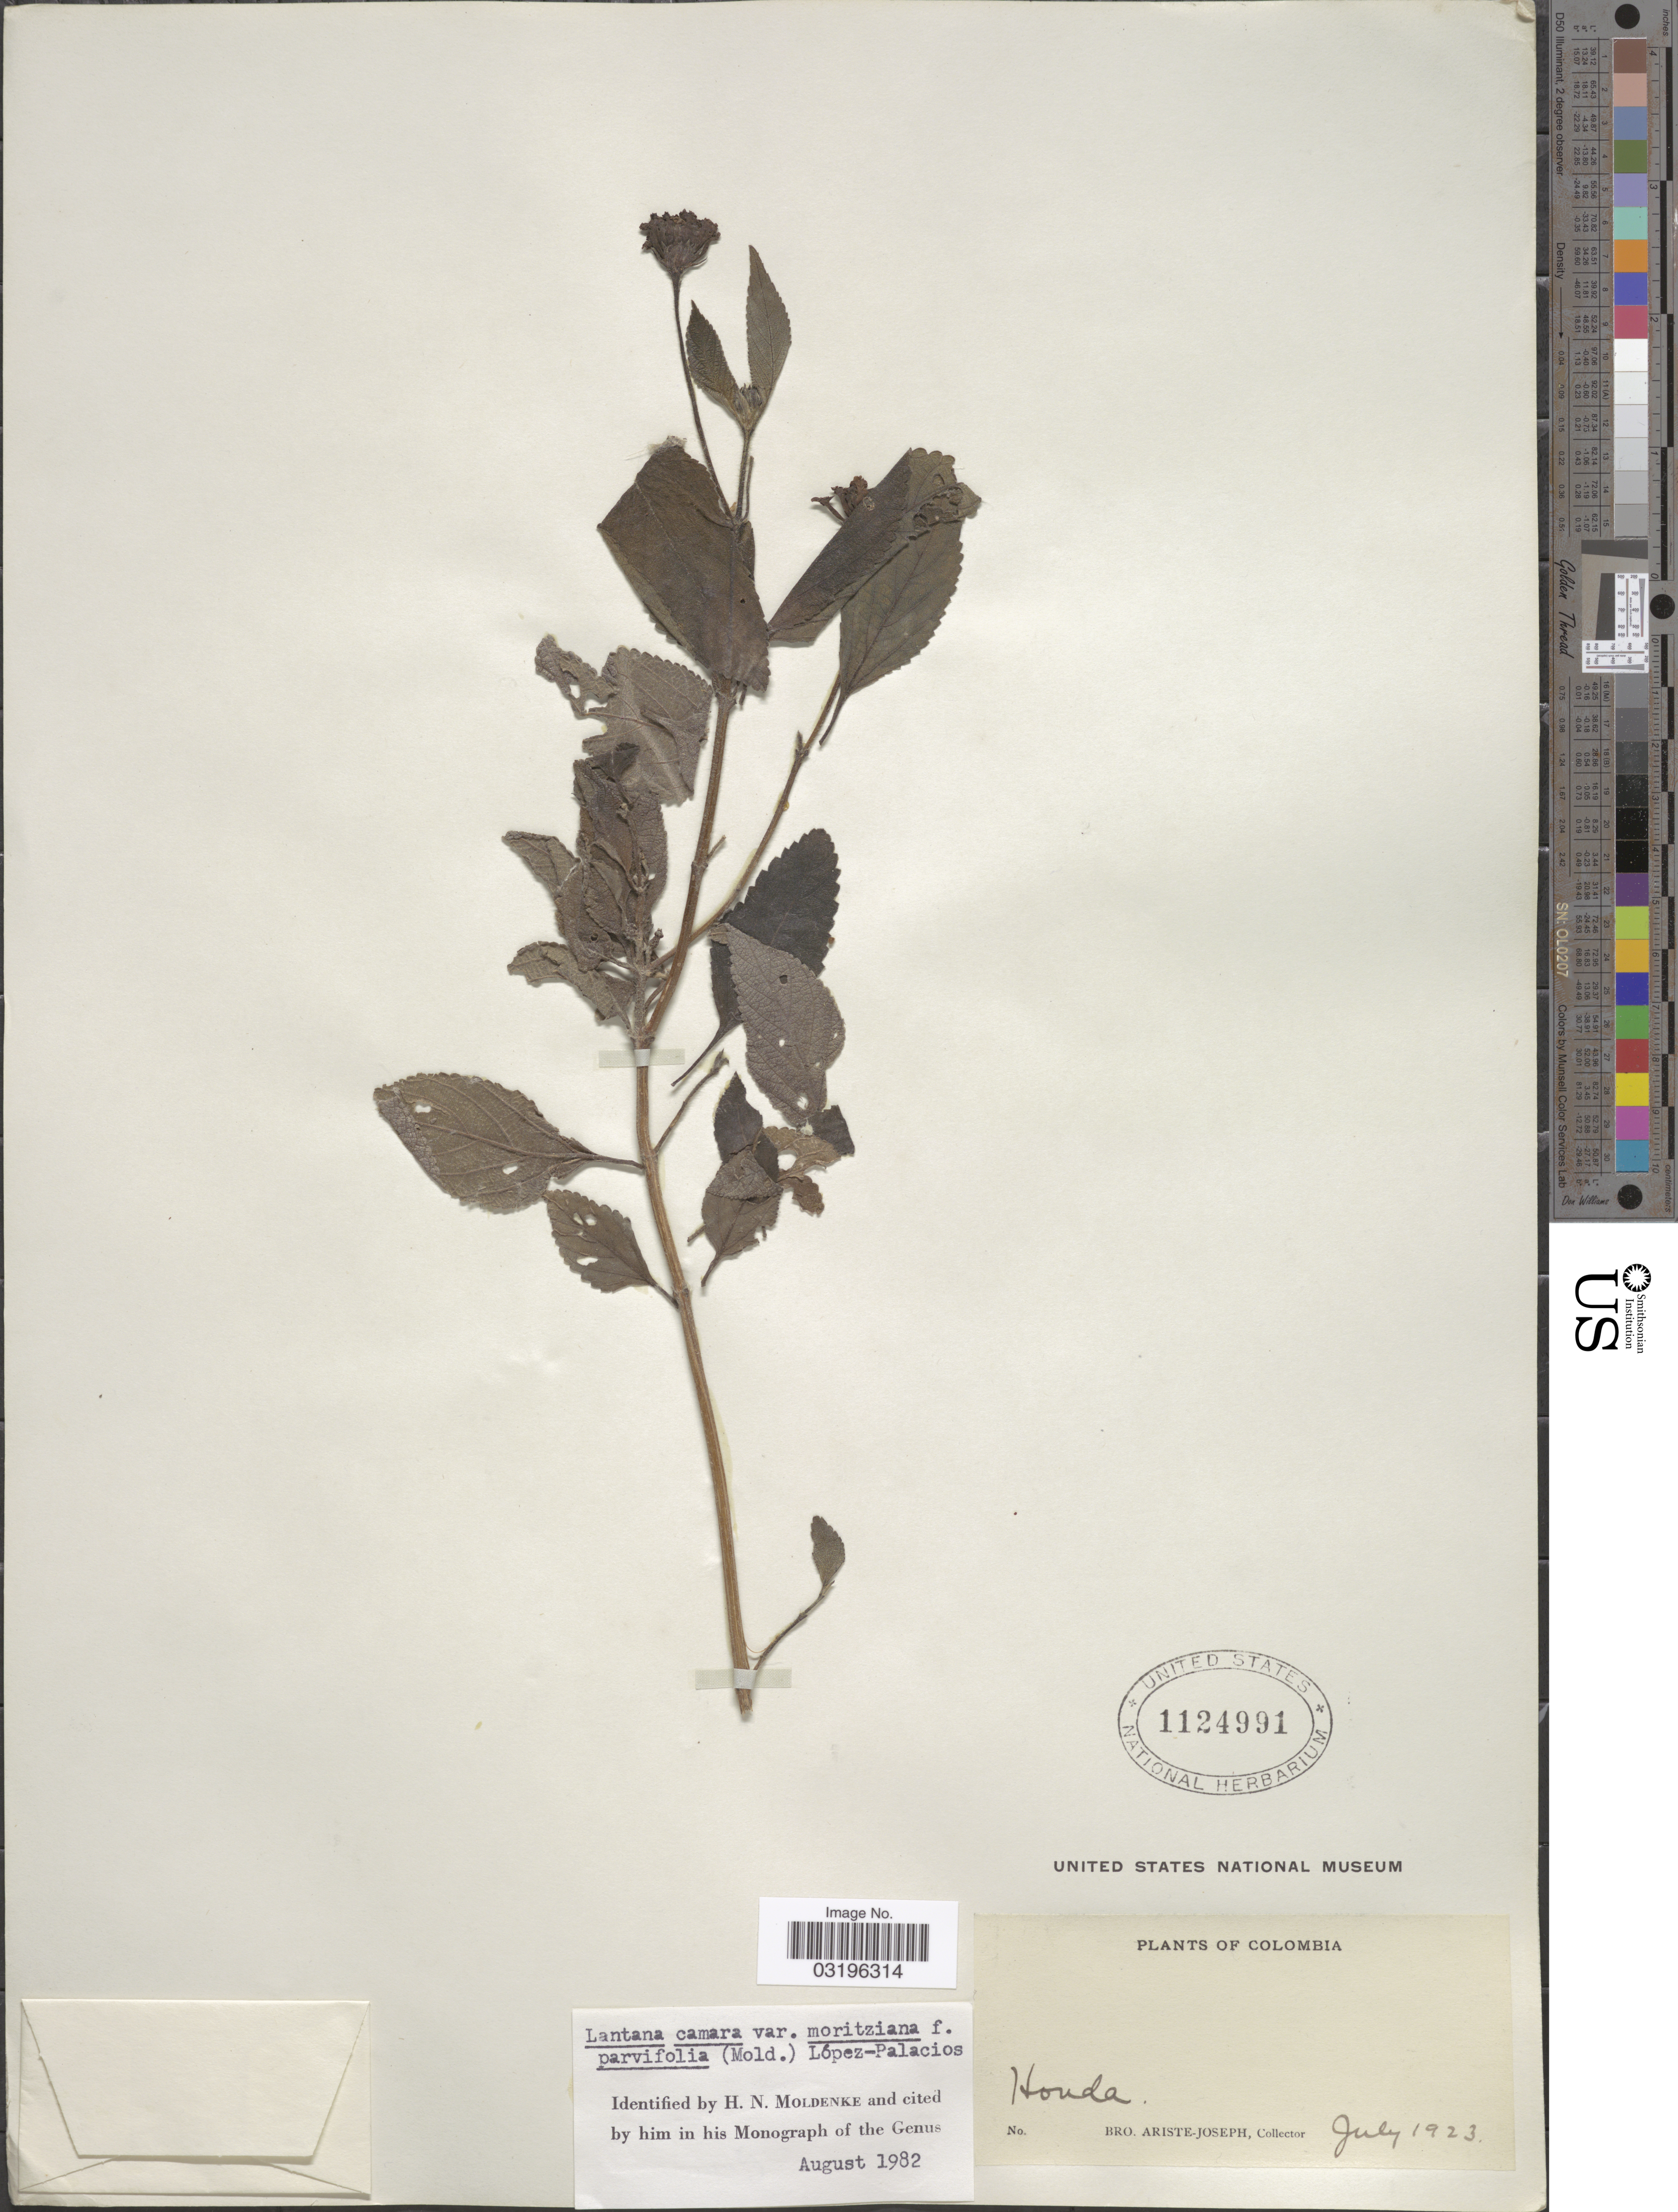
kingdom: Plantae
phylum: Tracheophyta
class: Magnoliopsida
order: Lamiales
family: Verbenaceae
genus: Lantana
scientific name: Lantana camara f. parvifolia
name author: Moldenke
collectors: Bro. Ariste-Joseph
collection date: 1923-07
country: Colombia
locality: Honda.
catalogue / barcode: US 1124991